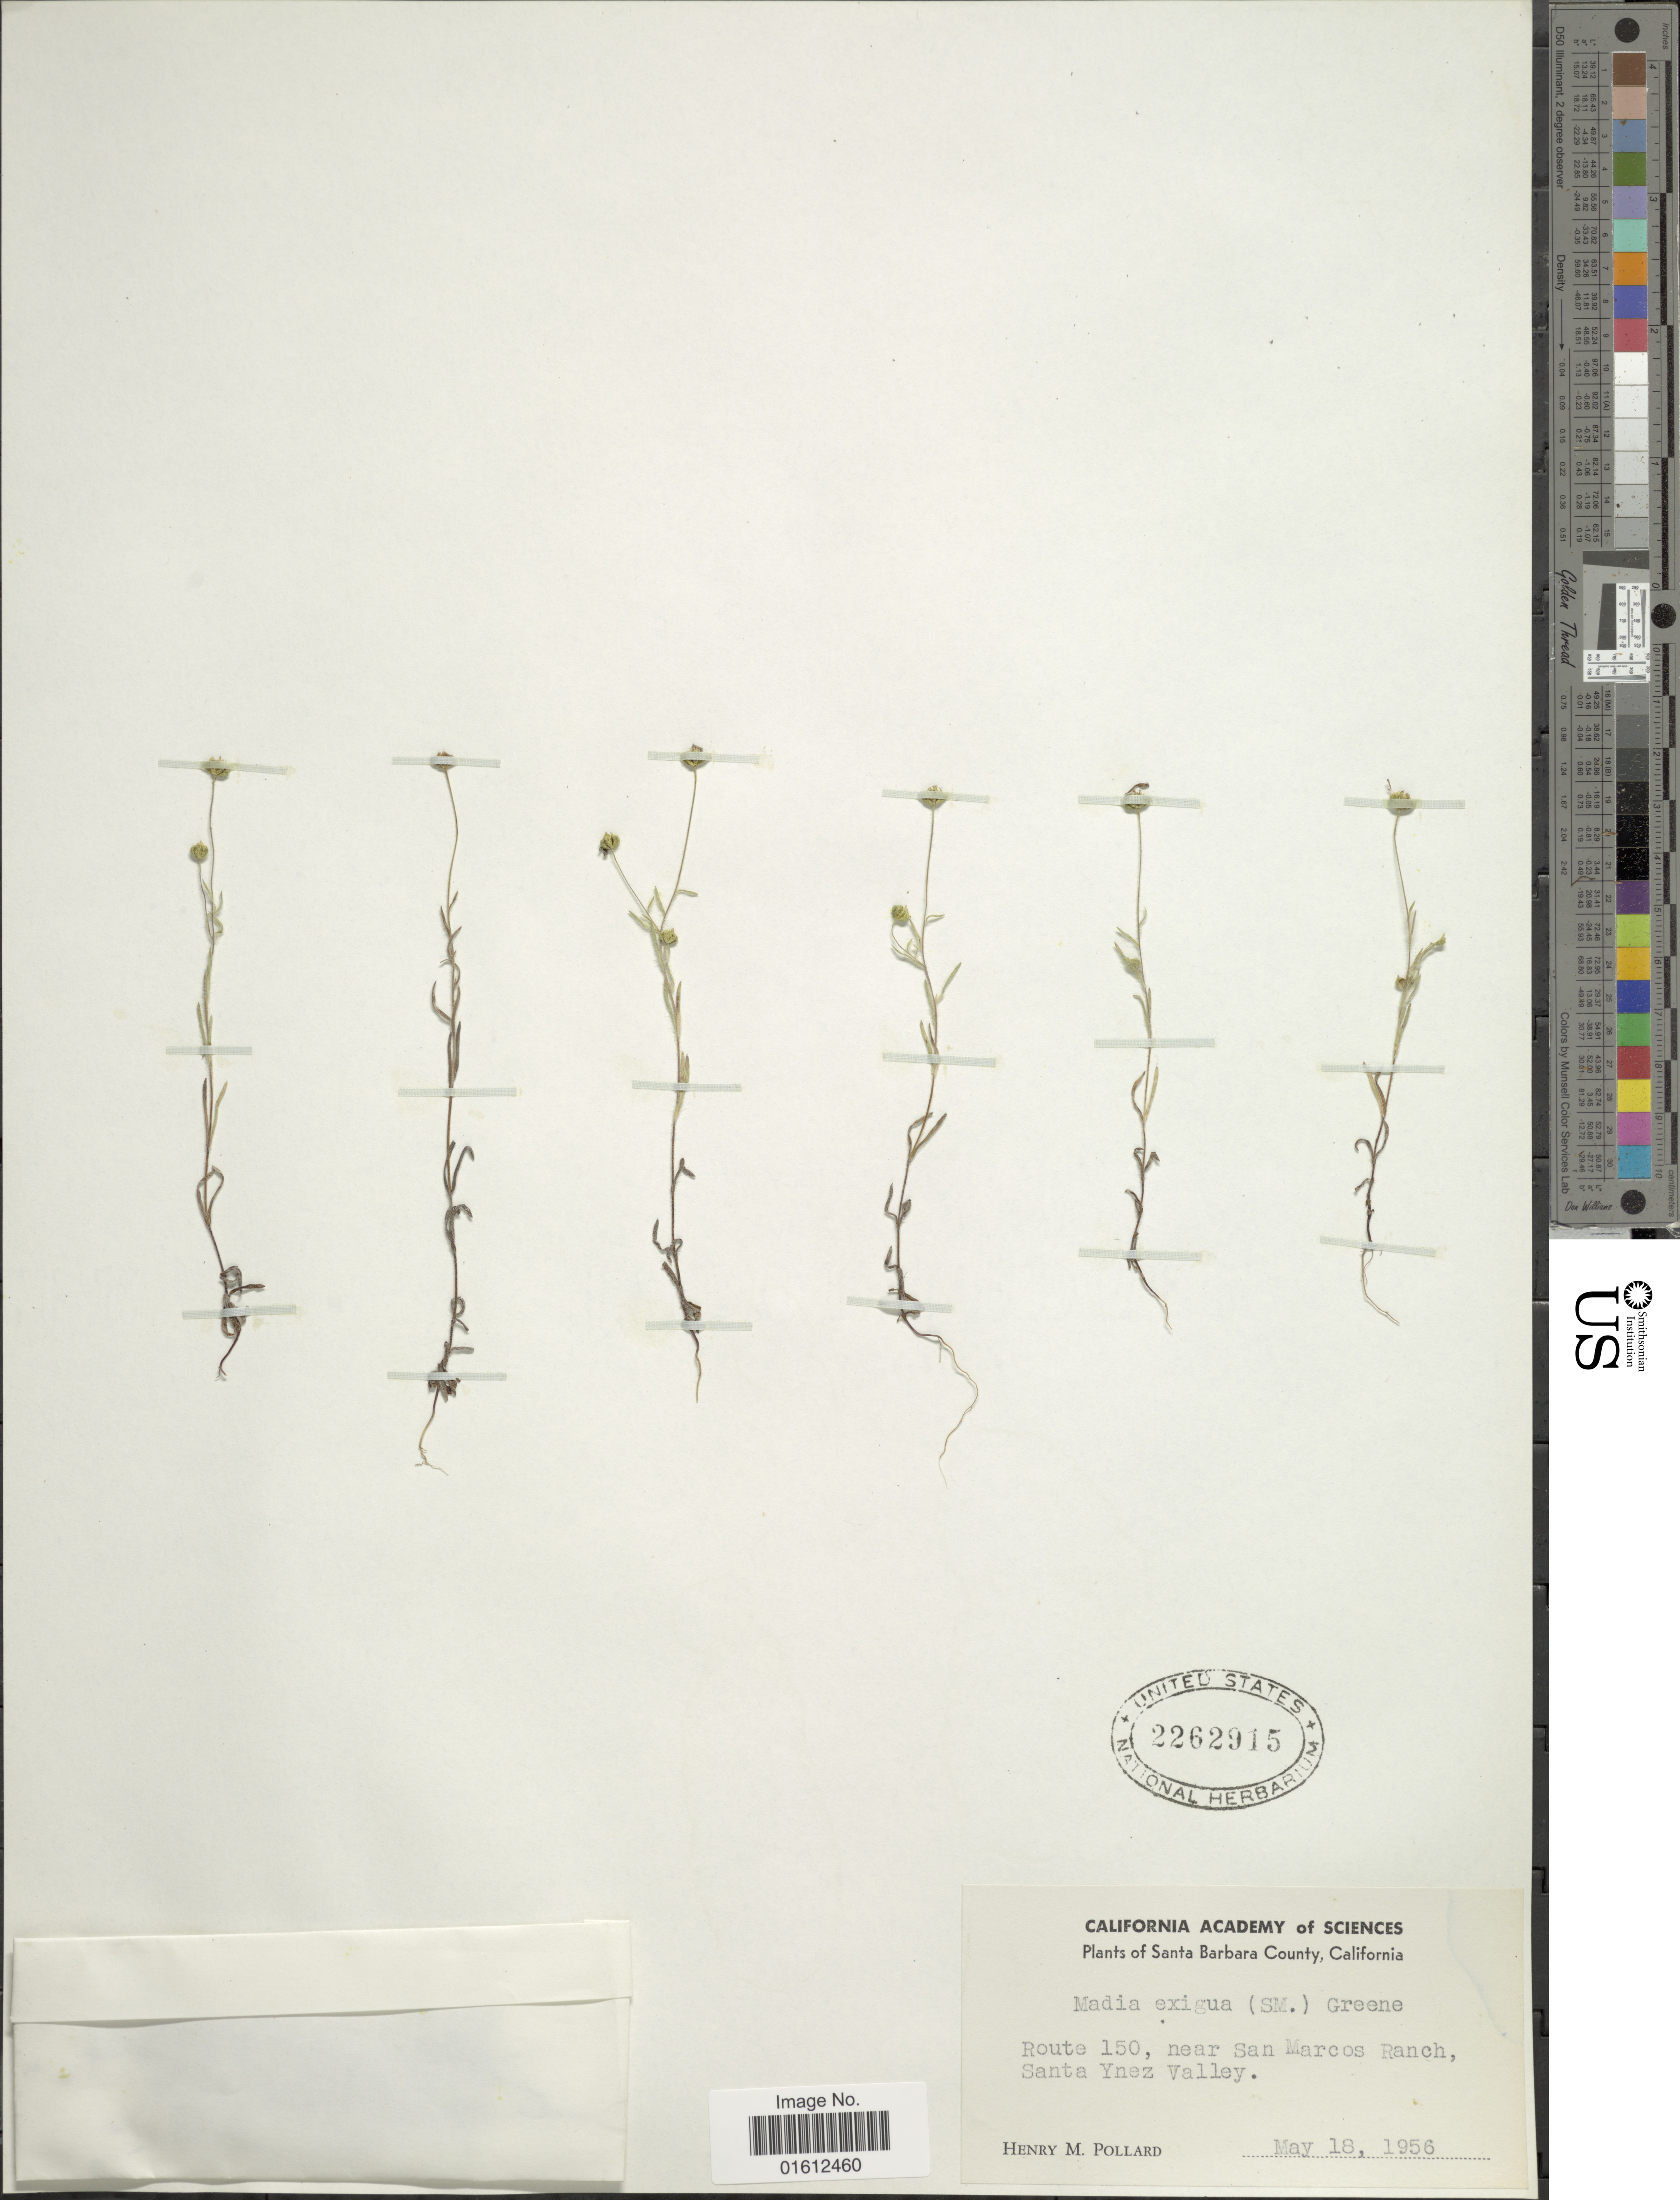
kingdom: Plantae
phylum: Tracheophyta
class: Magnoliopsida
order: Asterales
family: Asteraceae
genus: Madia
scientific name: Madia exigua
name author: (Sm.) A. Gray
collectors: H. M. Pollard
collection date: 1956-05-18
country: United States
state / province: California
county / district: Santa Barbara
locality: Santa Barbara County. Route 150, near San Marcos Ranch, Santa Ynez Valley.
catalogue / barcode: US 2262915